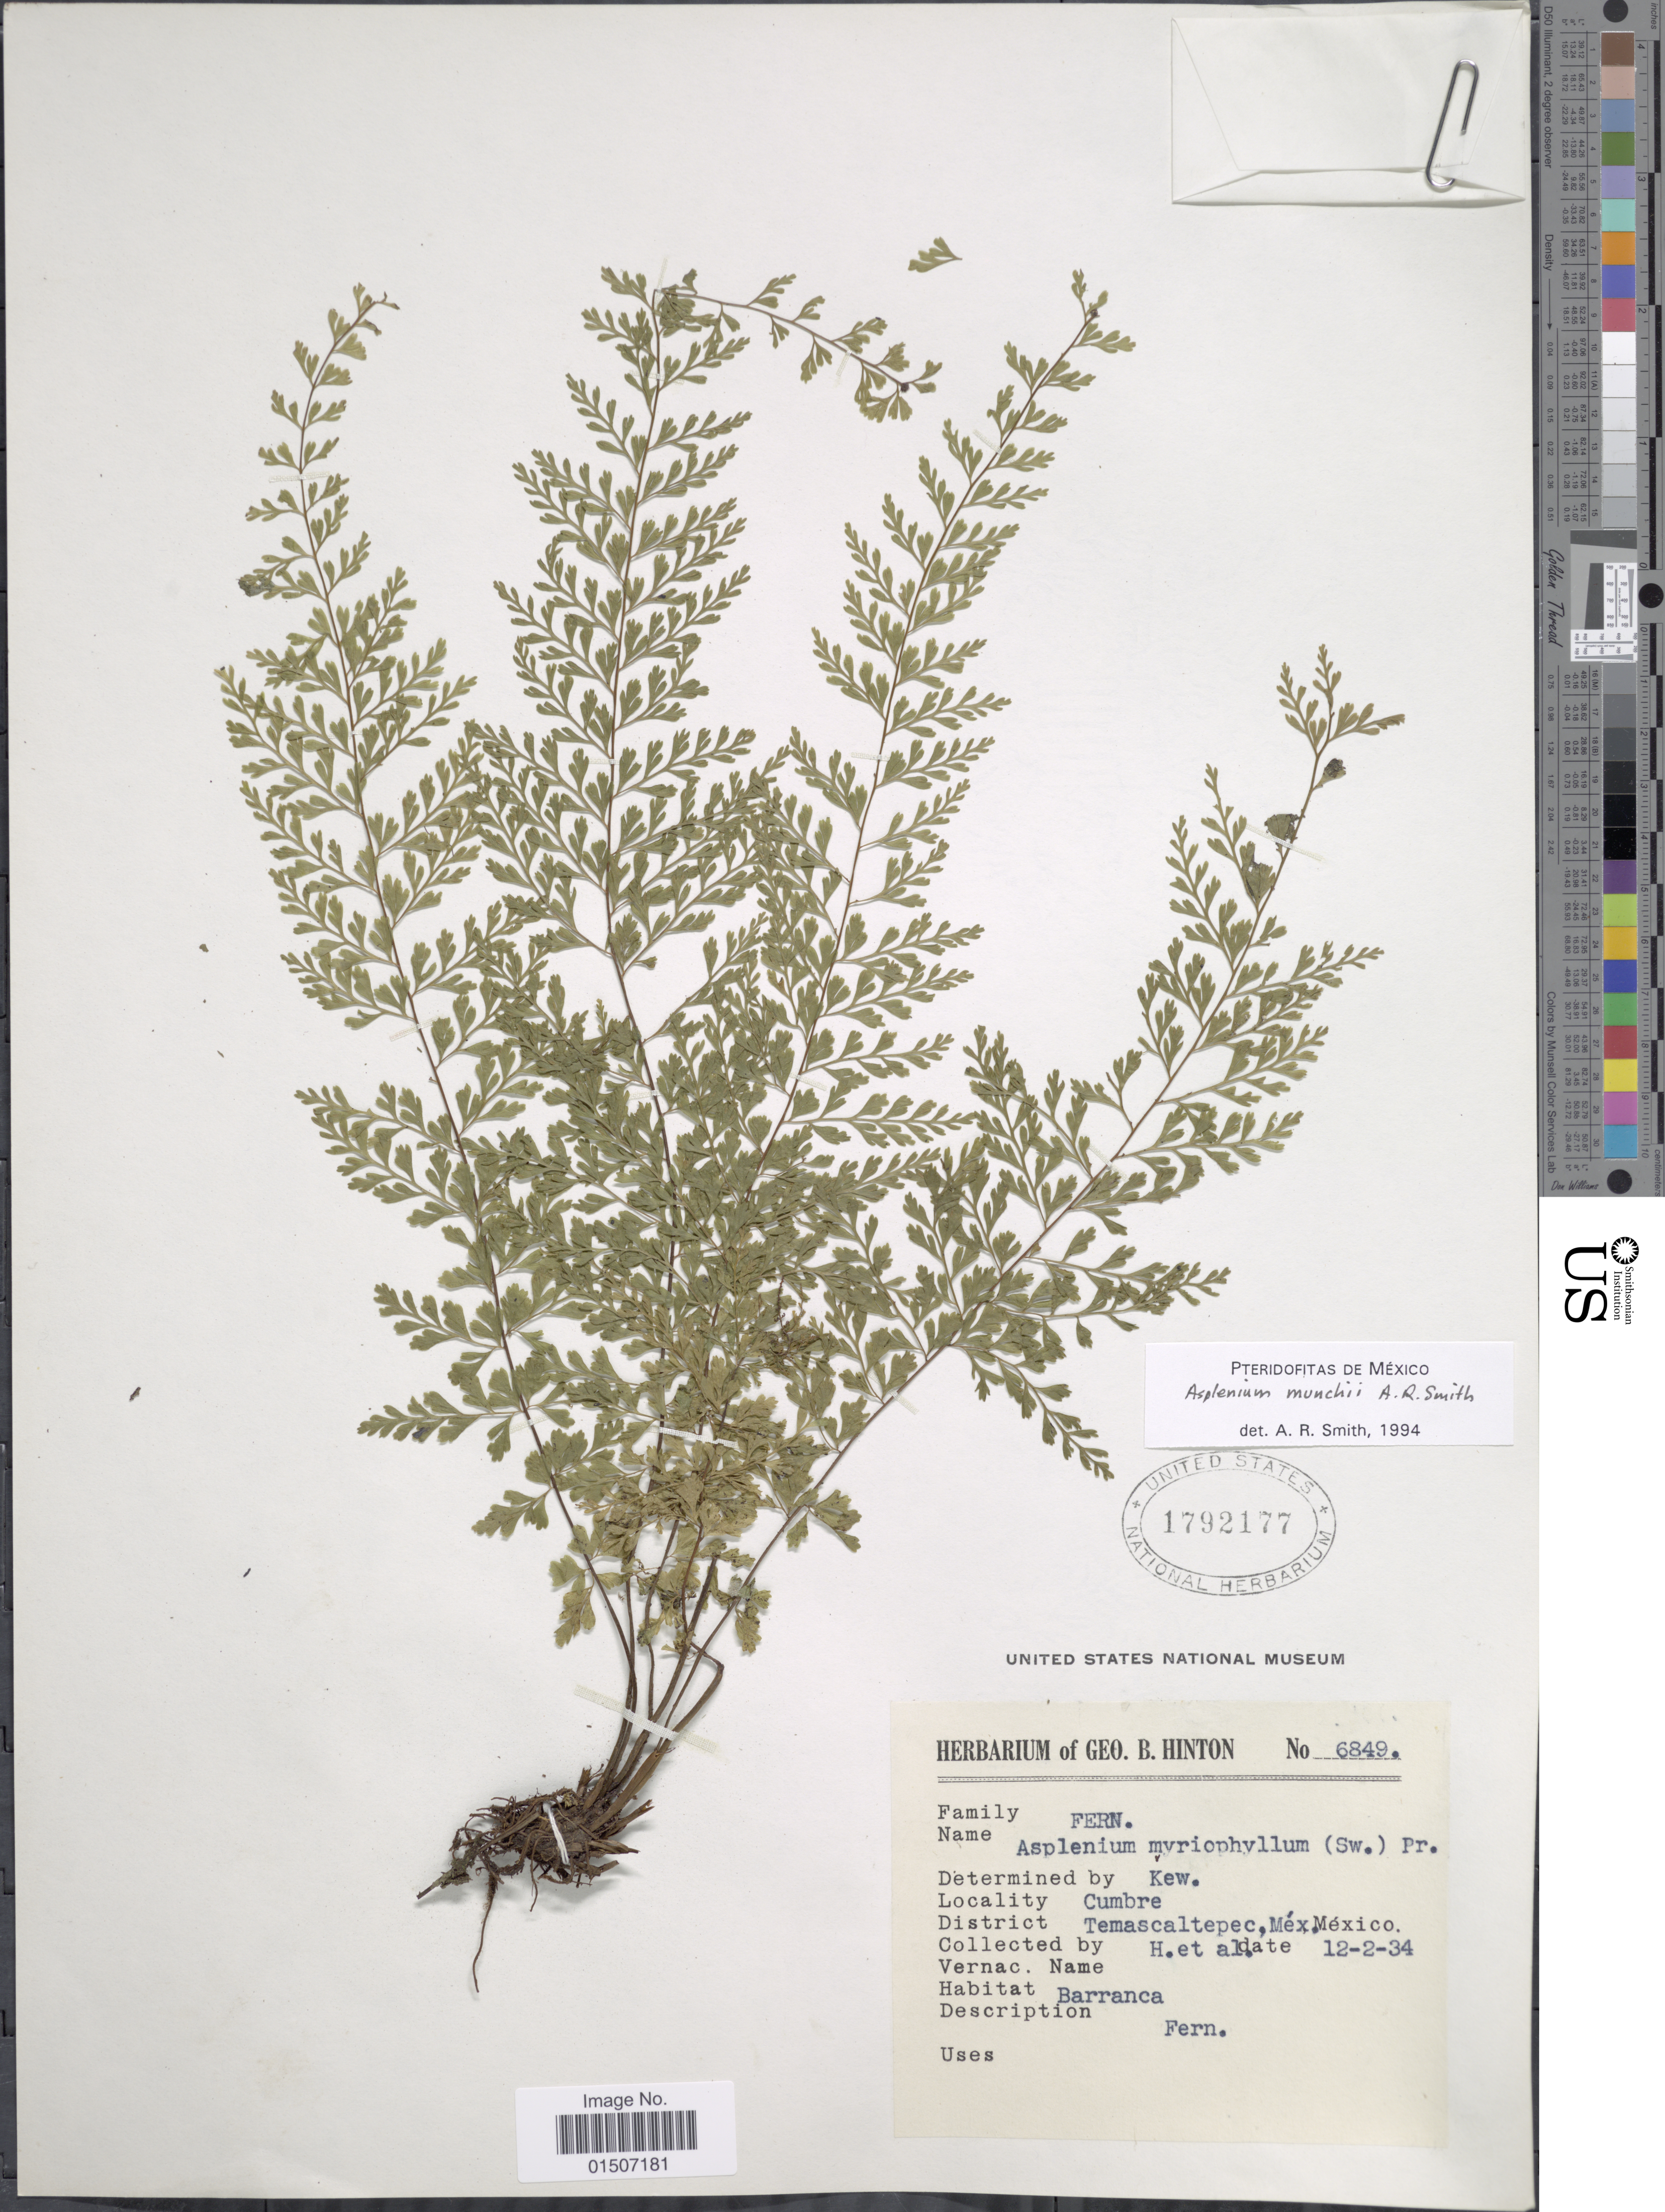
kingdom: Plantae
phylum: Tracheophyta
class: Polypodiopsida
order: Polypodiales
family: Aspleniaceae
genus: Asplenium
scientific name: Asplenium muenchii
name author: A.R. Sm.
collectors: G. B. Hinton & et al.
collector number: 6849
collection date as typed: Transcribed d/m/y: 2/12/34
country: Mexico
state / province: México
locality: Cumbre, District Temascaltpec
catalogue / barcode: US 1792177